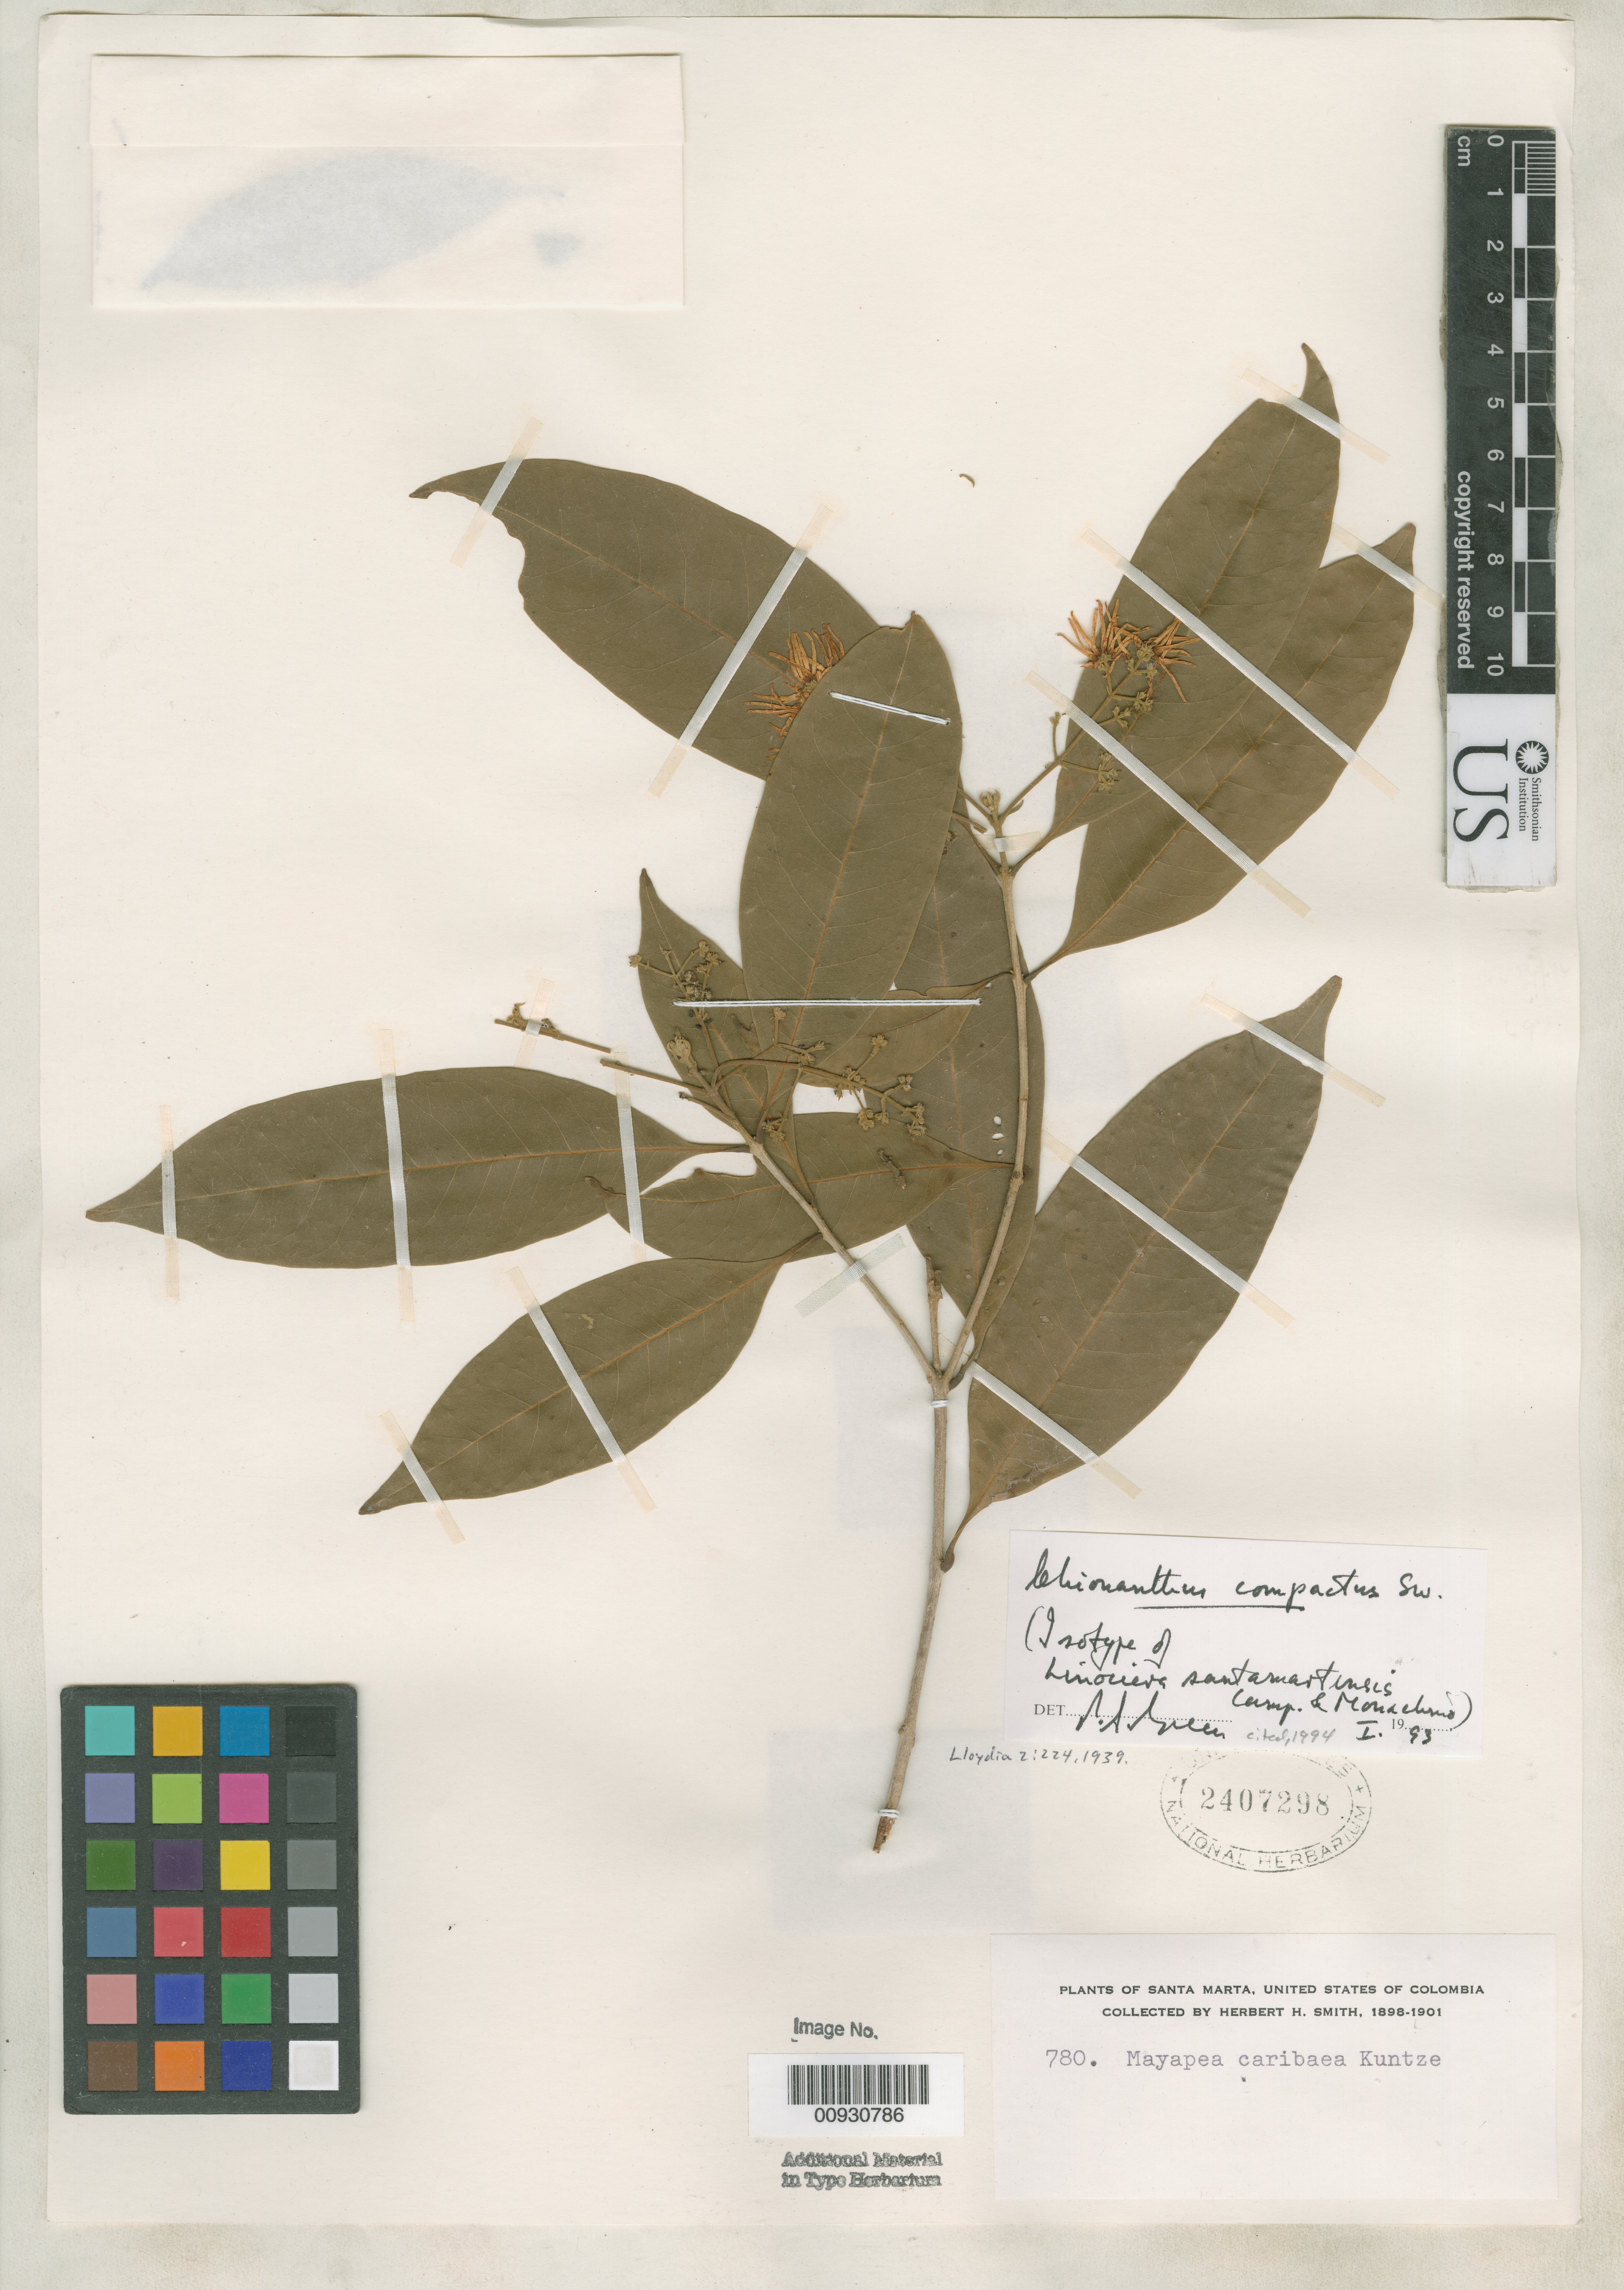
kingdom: Plantae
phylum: Tracheophyta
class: Magnoliopsida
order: Lamiales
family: Oleaceae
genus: Linociera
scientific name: Linociera santamartensis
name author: Camp & Monach.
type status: Isotype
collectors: Herbert H. Smith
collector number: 780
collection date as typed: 1898-1901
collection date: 1898/1901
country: Colombia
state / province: Magdalena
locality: Santa Marta.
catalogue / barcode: US 2407298